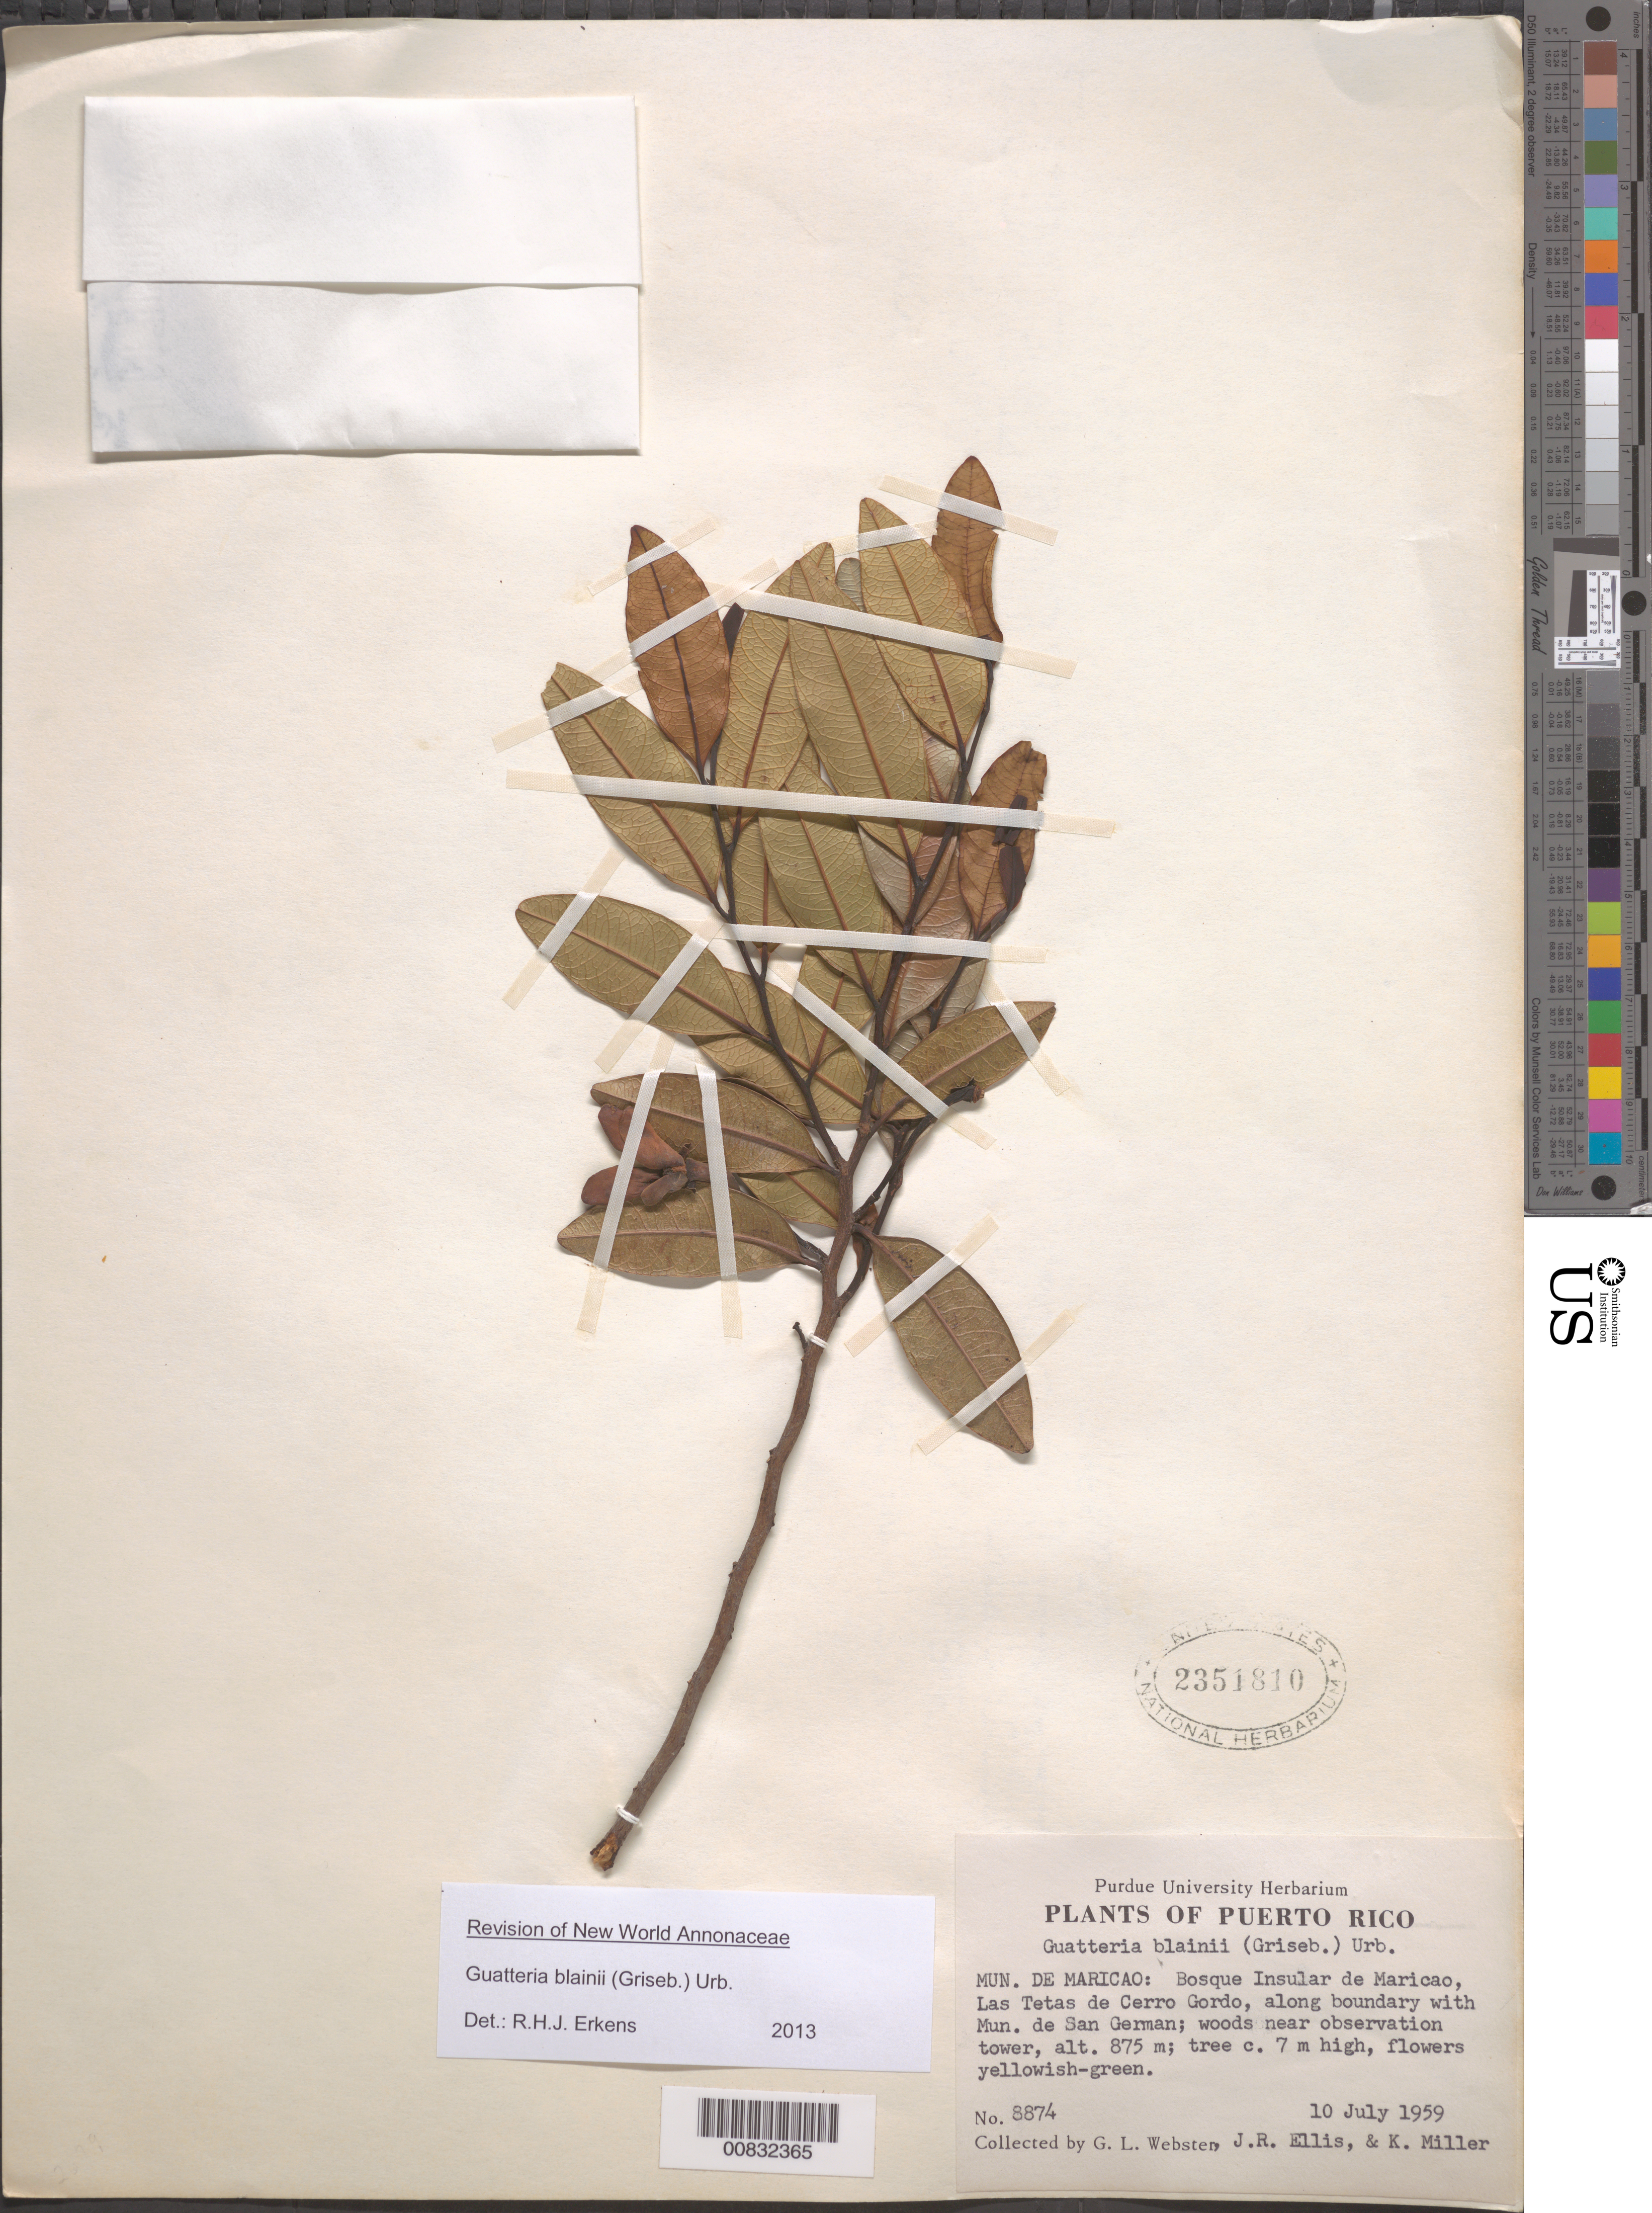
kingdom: Plantae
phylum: Tracheophyta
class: Magnoliopsida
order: Magnoliales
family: Annonaceae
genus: Guatteria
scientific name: Guatteria blainii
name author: (Griseb.) Urb.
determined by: Erkens, R. H. J.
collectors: G. L. Webster, J. R. Ellis & K. Miller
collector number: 8874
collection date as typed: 10 Jul 1959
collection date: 1959-07-10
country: Puerto Rico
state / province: Maricao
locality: Bosque Insular de Maricao, Las Tetas de Cerro Gordo, along boundary with Mun. de San German, near observation tower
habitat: woods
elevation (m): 875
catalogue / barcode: US 2351810